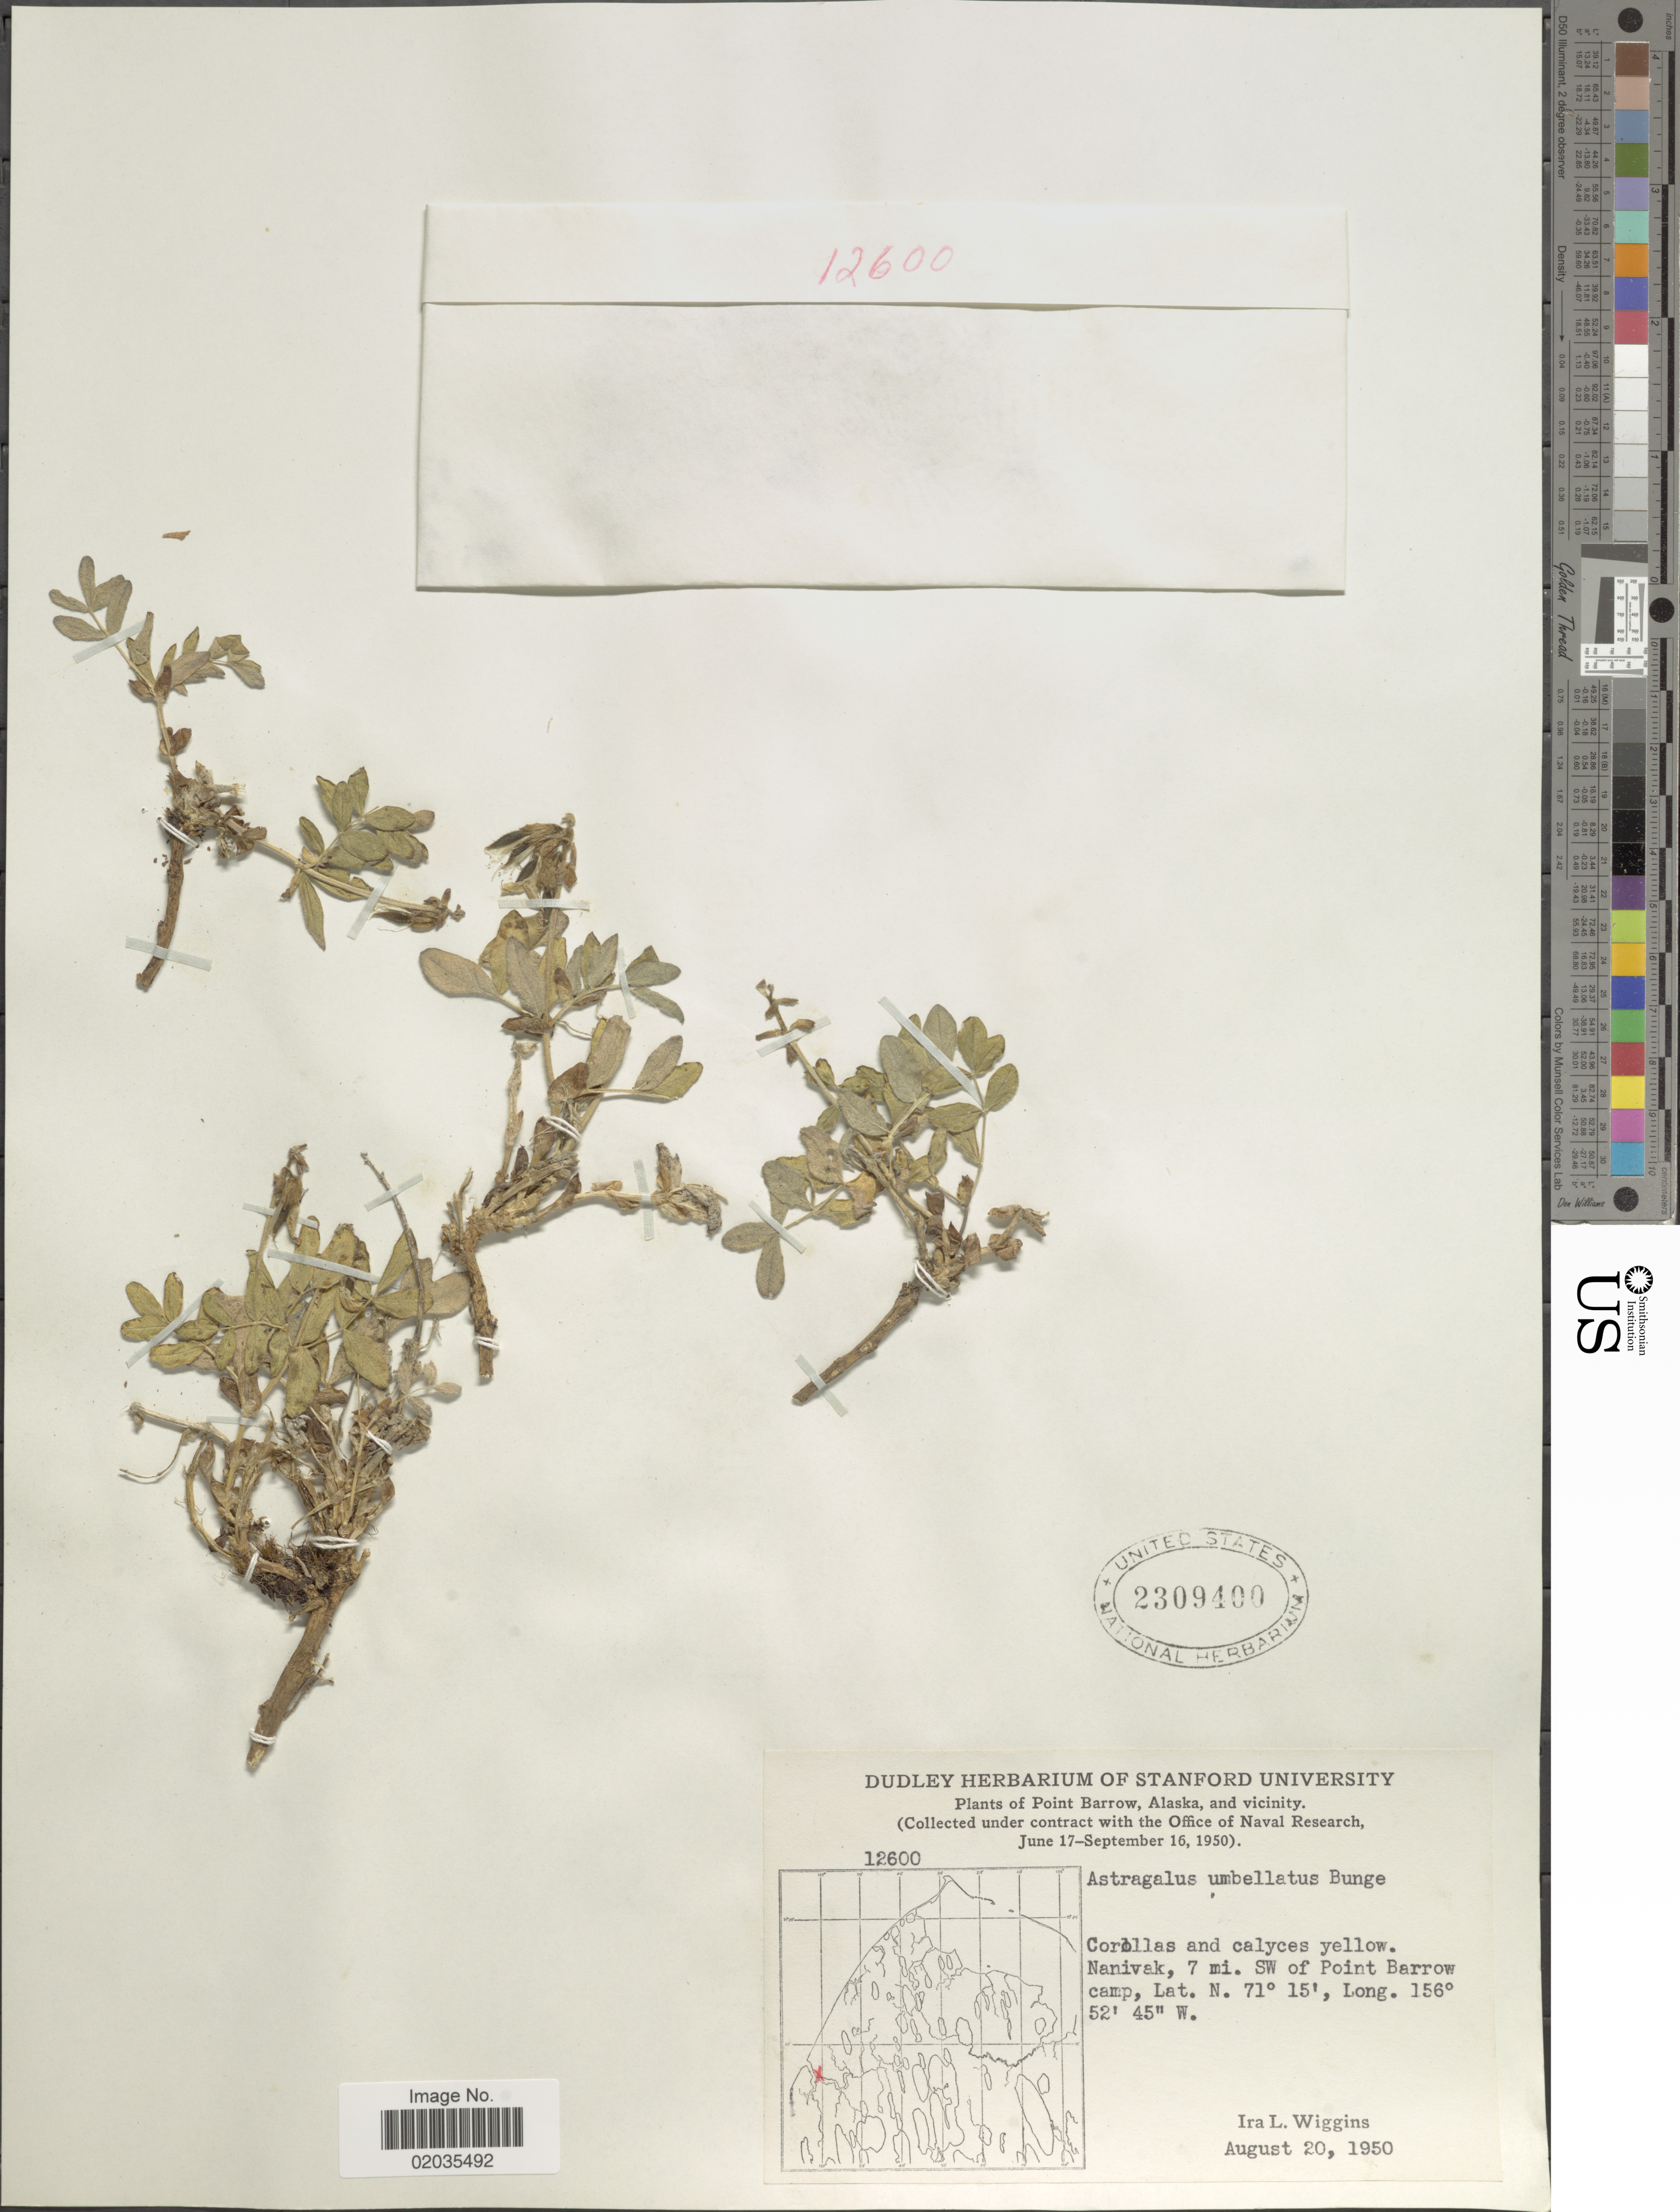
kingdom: Plantae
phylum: Tracheophyta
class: Magnoliopsida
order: Fabales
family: Fabaceae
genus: Astragalus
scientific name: Astragalus umbellatus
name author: Bunge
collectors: I. L. Wiggins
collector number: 12600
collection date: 1950-08-20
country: United States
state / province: Alaska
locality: Point Barrow, Alaska and vicinity. Nanivak, 7 mi. SW of Point Barrow camp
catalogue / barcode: US 2309400